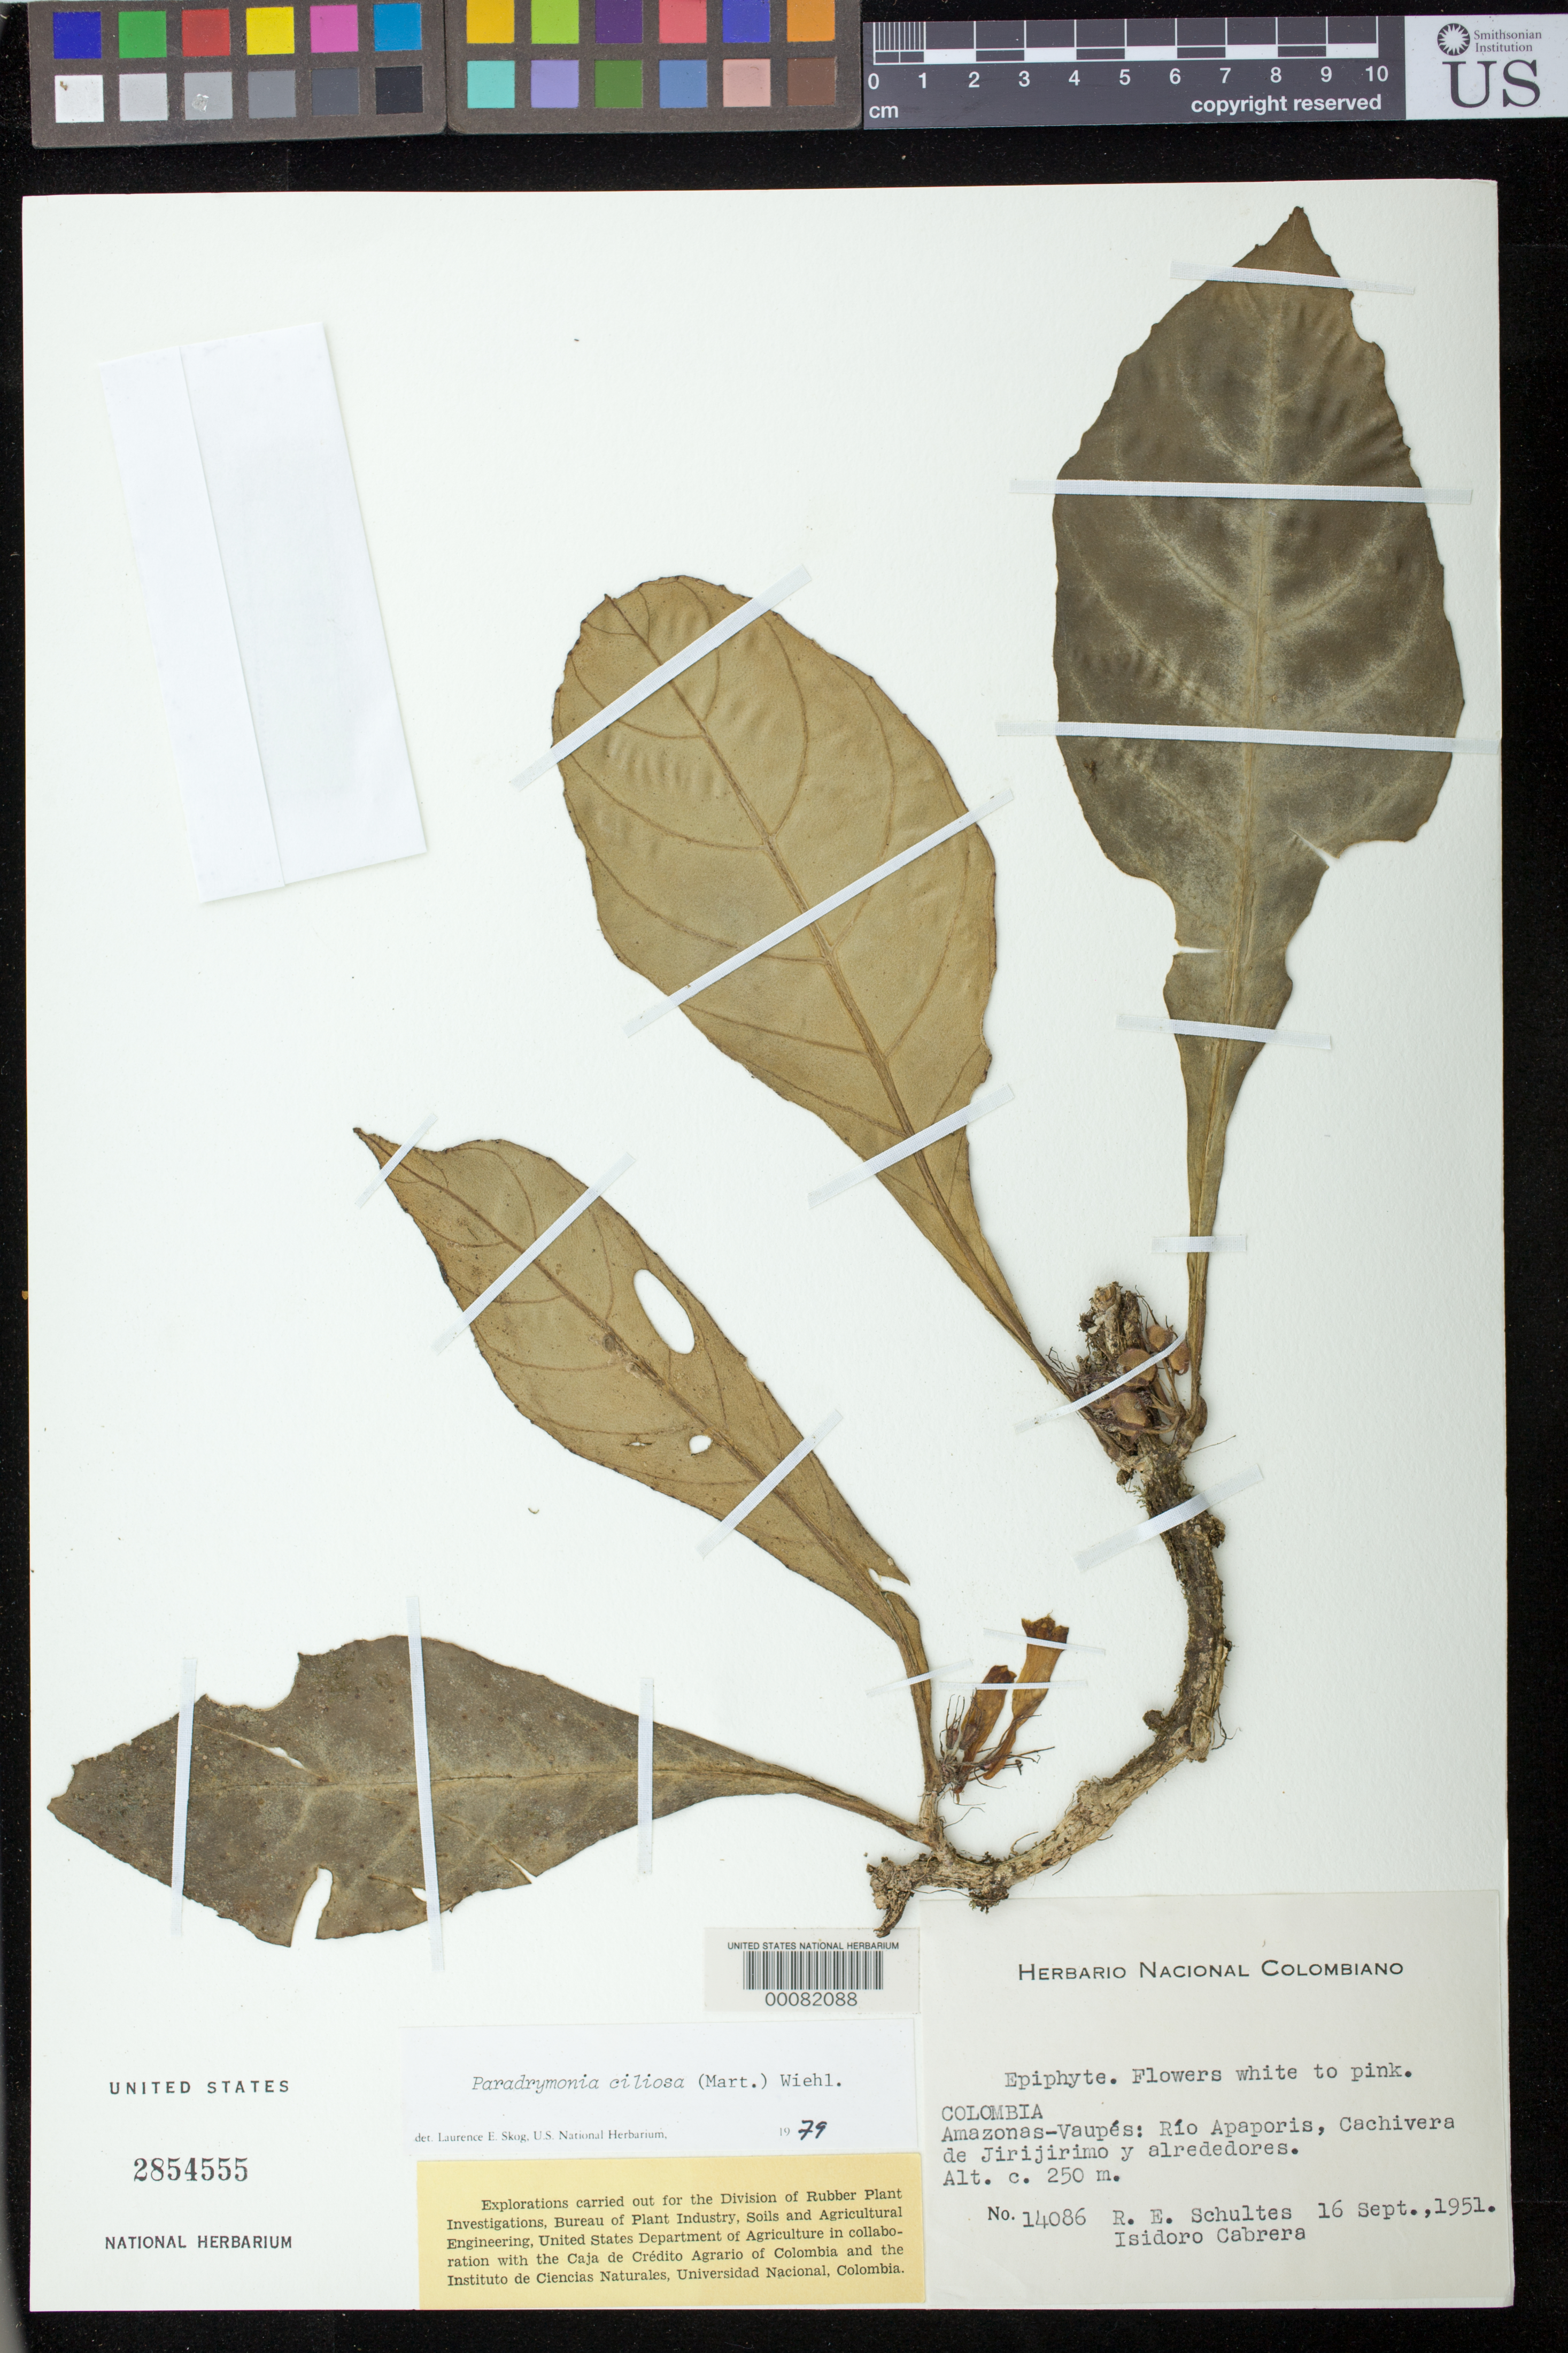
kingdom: Plantae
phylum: Tracheophyta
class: Magnoliopsida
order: Lamiales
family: Gesneriaceae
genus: Paradrymonia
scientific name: Paradrymonia ciliosa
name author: (Mart.) Wiehler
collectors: R. E. Schultes & I. Cabrera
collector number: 14086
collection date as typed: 16 Sep 1951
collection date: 1951-09-16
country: Colombia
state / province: Amazônas / Vaupés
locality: Rio Apaporis, Cachivera of Jirijirimo and environs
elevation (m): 250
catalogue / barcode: US 2854555